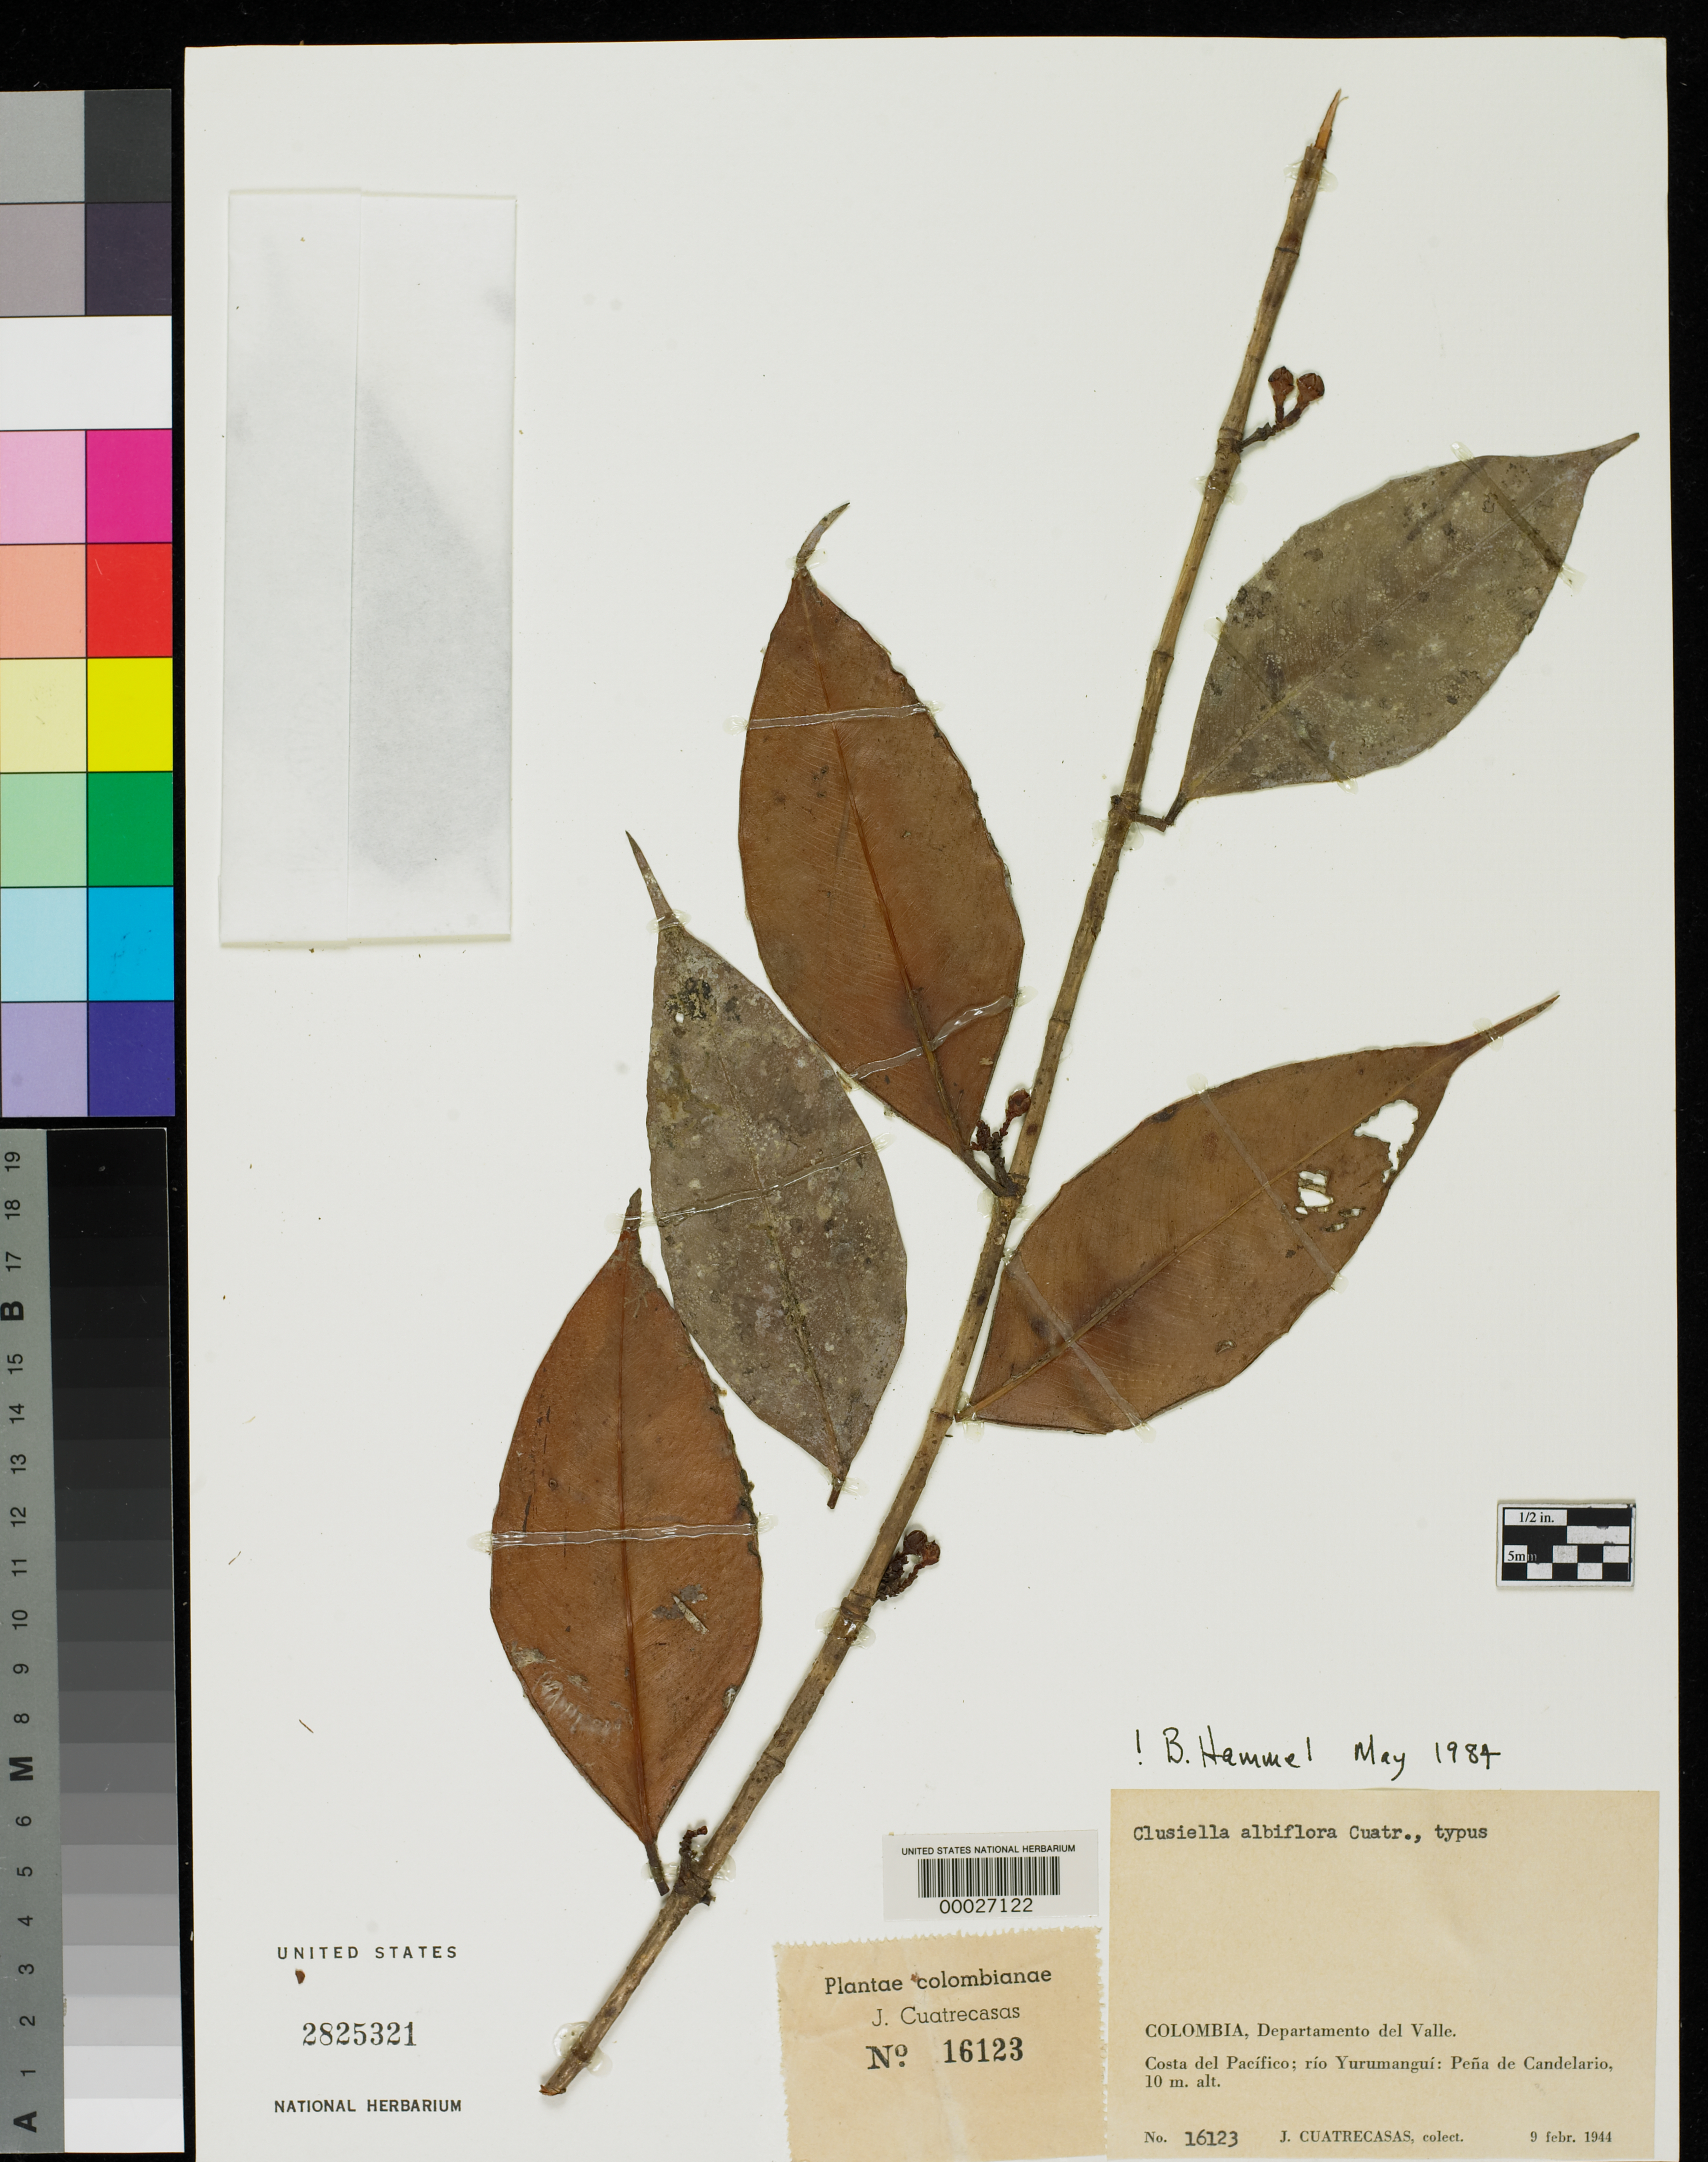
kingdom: Plantae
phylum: Tracheophyta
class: Magnoliopsida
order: Malpighiales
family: Calophyllaceae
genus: Clusiella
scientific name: Clusiella albiflora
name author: Cuatrec.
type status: Isotype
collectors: J. Cuatrecasas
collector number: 16123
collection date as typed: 09 Feb 1944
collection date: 1944-02-09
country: Colombia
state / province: Valle del Cauca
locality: Costa del Pacifica, Rio Yurumangui, Pena de Candelario.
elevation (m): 10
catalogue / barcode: US 2825321